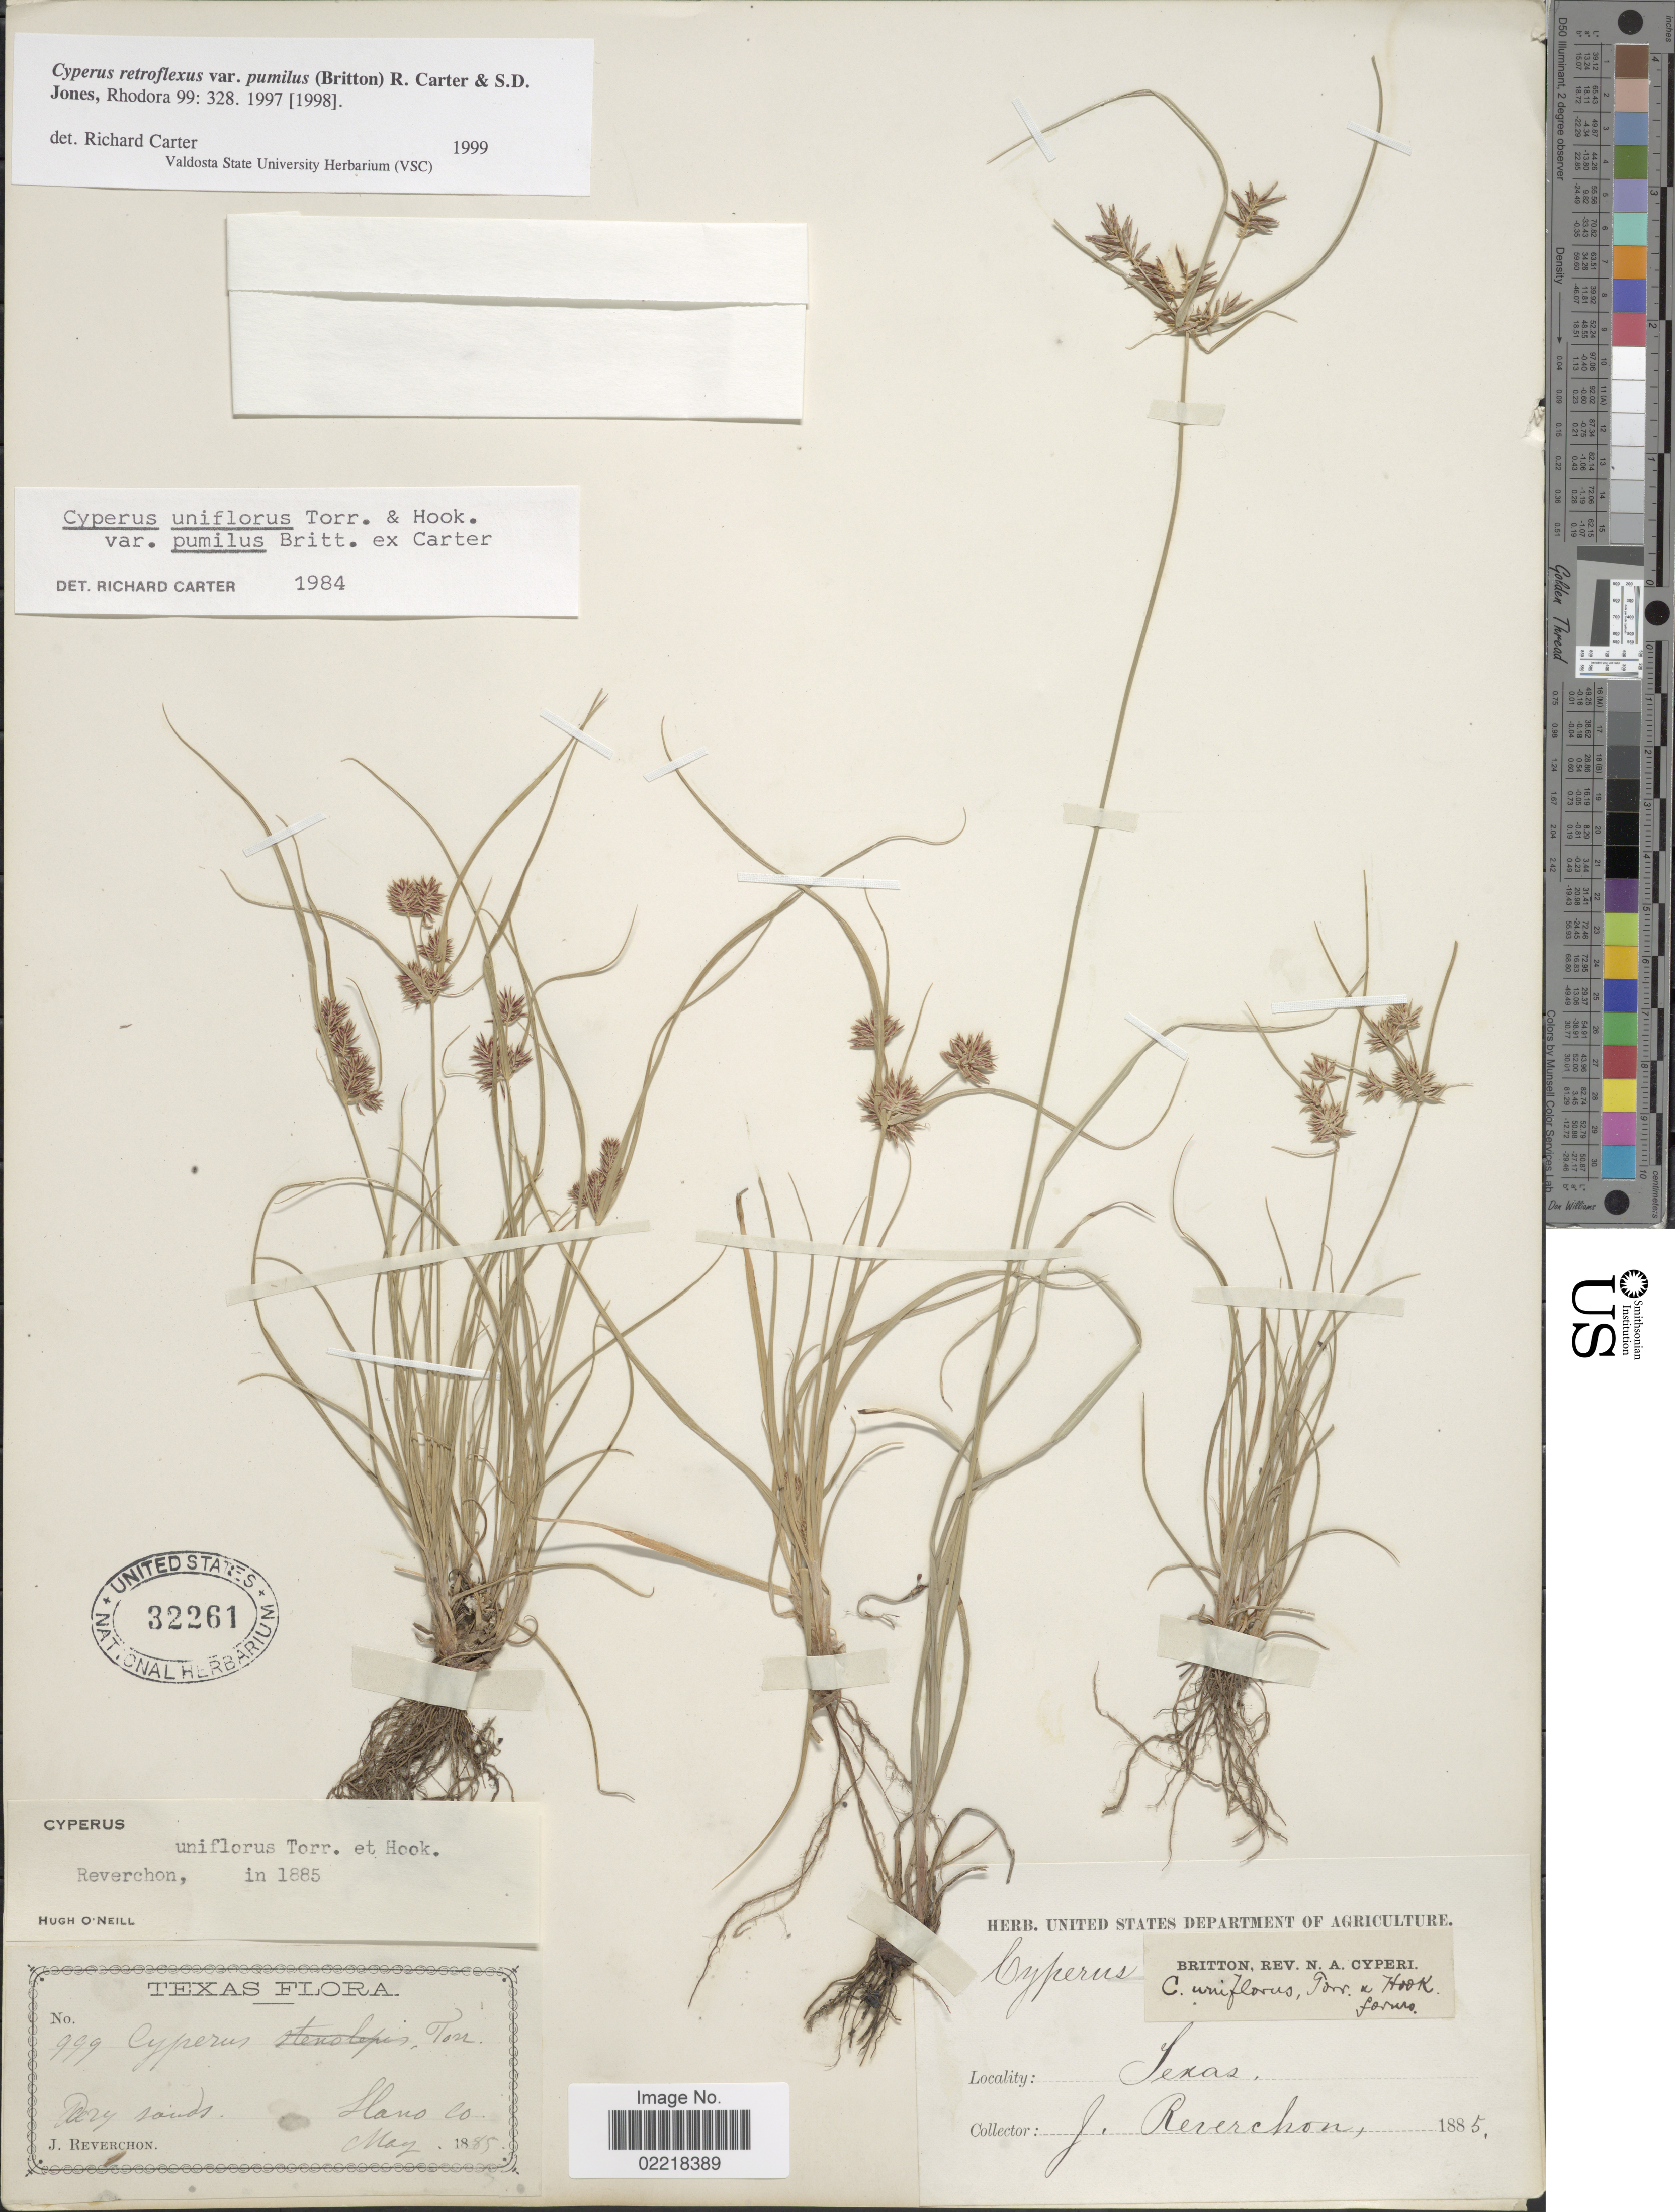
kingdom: Plantae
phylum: Tracheophyta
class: Liliopsida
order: Poales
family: Cyperaceae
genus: Cyperus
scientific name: Cyperus retroflexus var. pumilus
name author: (Britton) R. Carter & S.D. Jones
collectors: J. Reverchon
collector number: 999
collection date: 1885-05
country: United States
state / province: Texas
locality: Llano Co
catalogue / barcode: US 32261